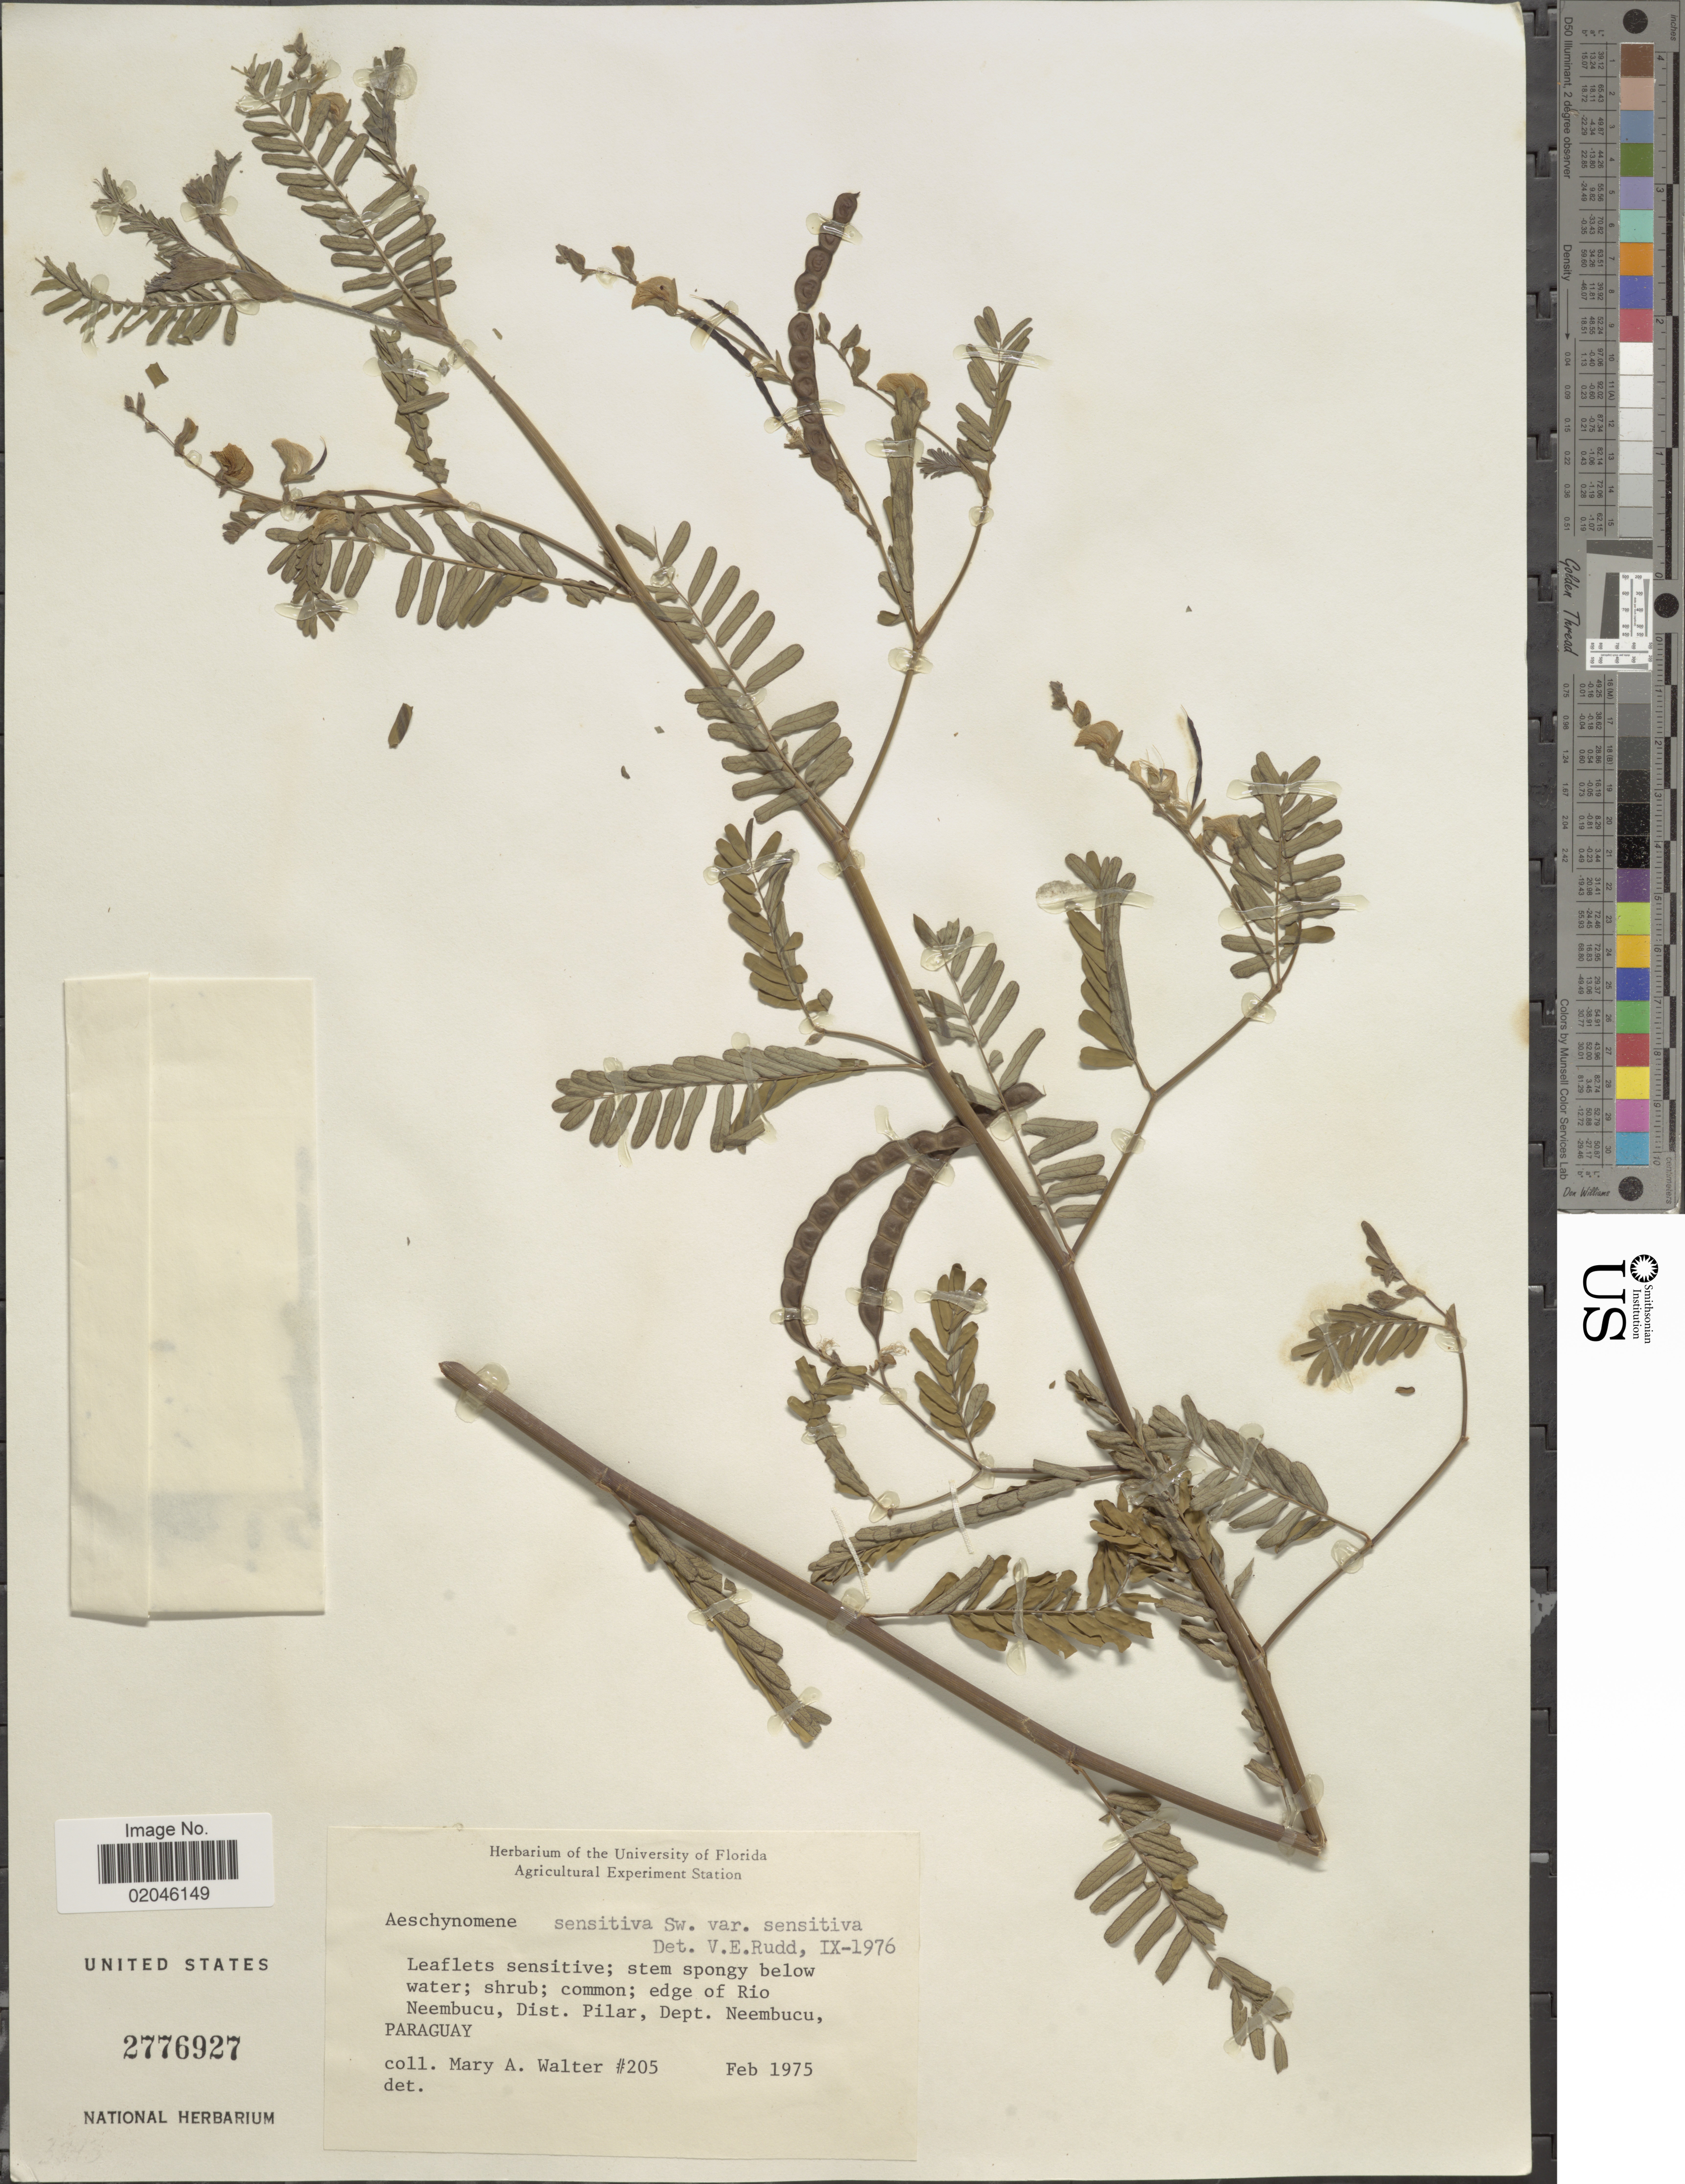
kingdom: Plantae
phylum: Tracheophyta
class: Magnoliopsida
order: Fabales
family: Fabaceae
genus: Aeschynomene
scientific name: Aeschynomene sensitiva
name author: Sw.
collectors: M. A. Walter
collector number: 205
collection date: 1975-02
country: Paraguay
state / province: Neembucu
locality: Edge of Rio Neembucu, Dist. Pilar.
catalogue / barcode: US 2776927